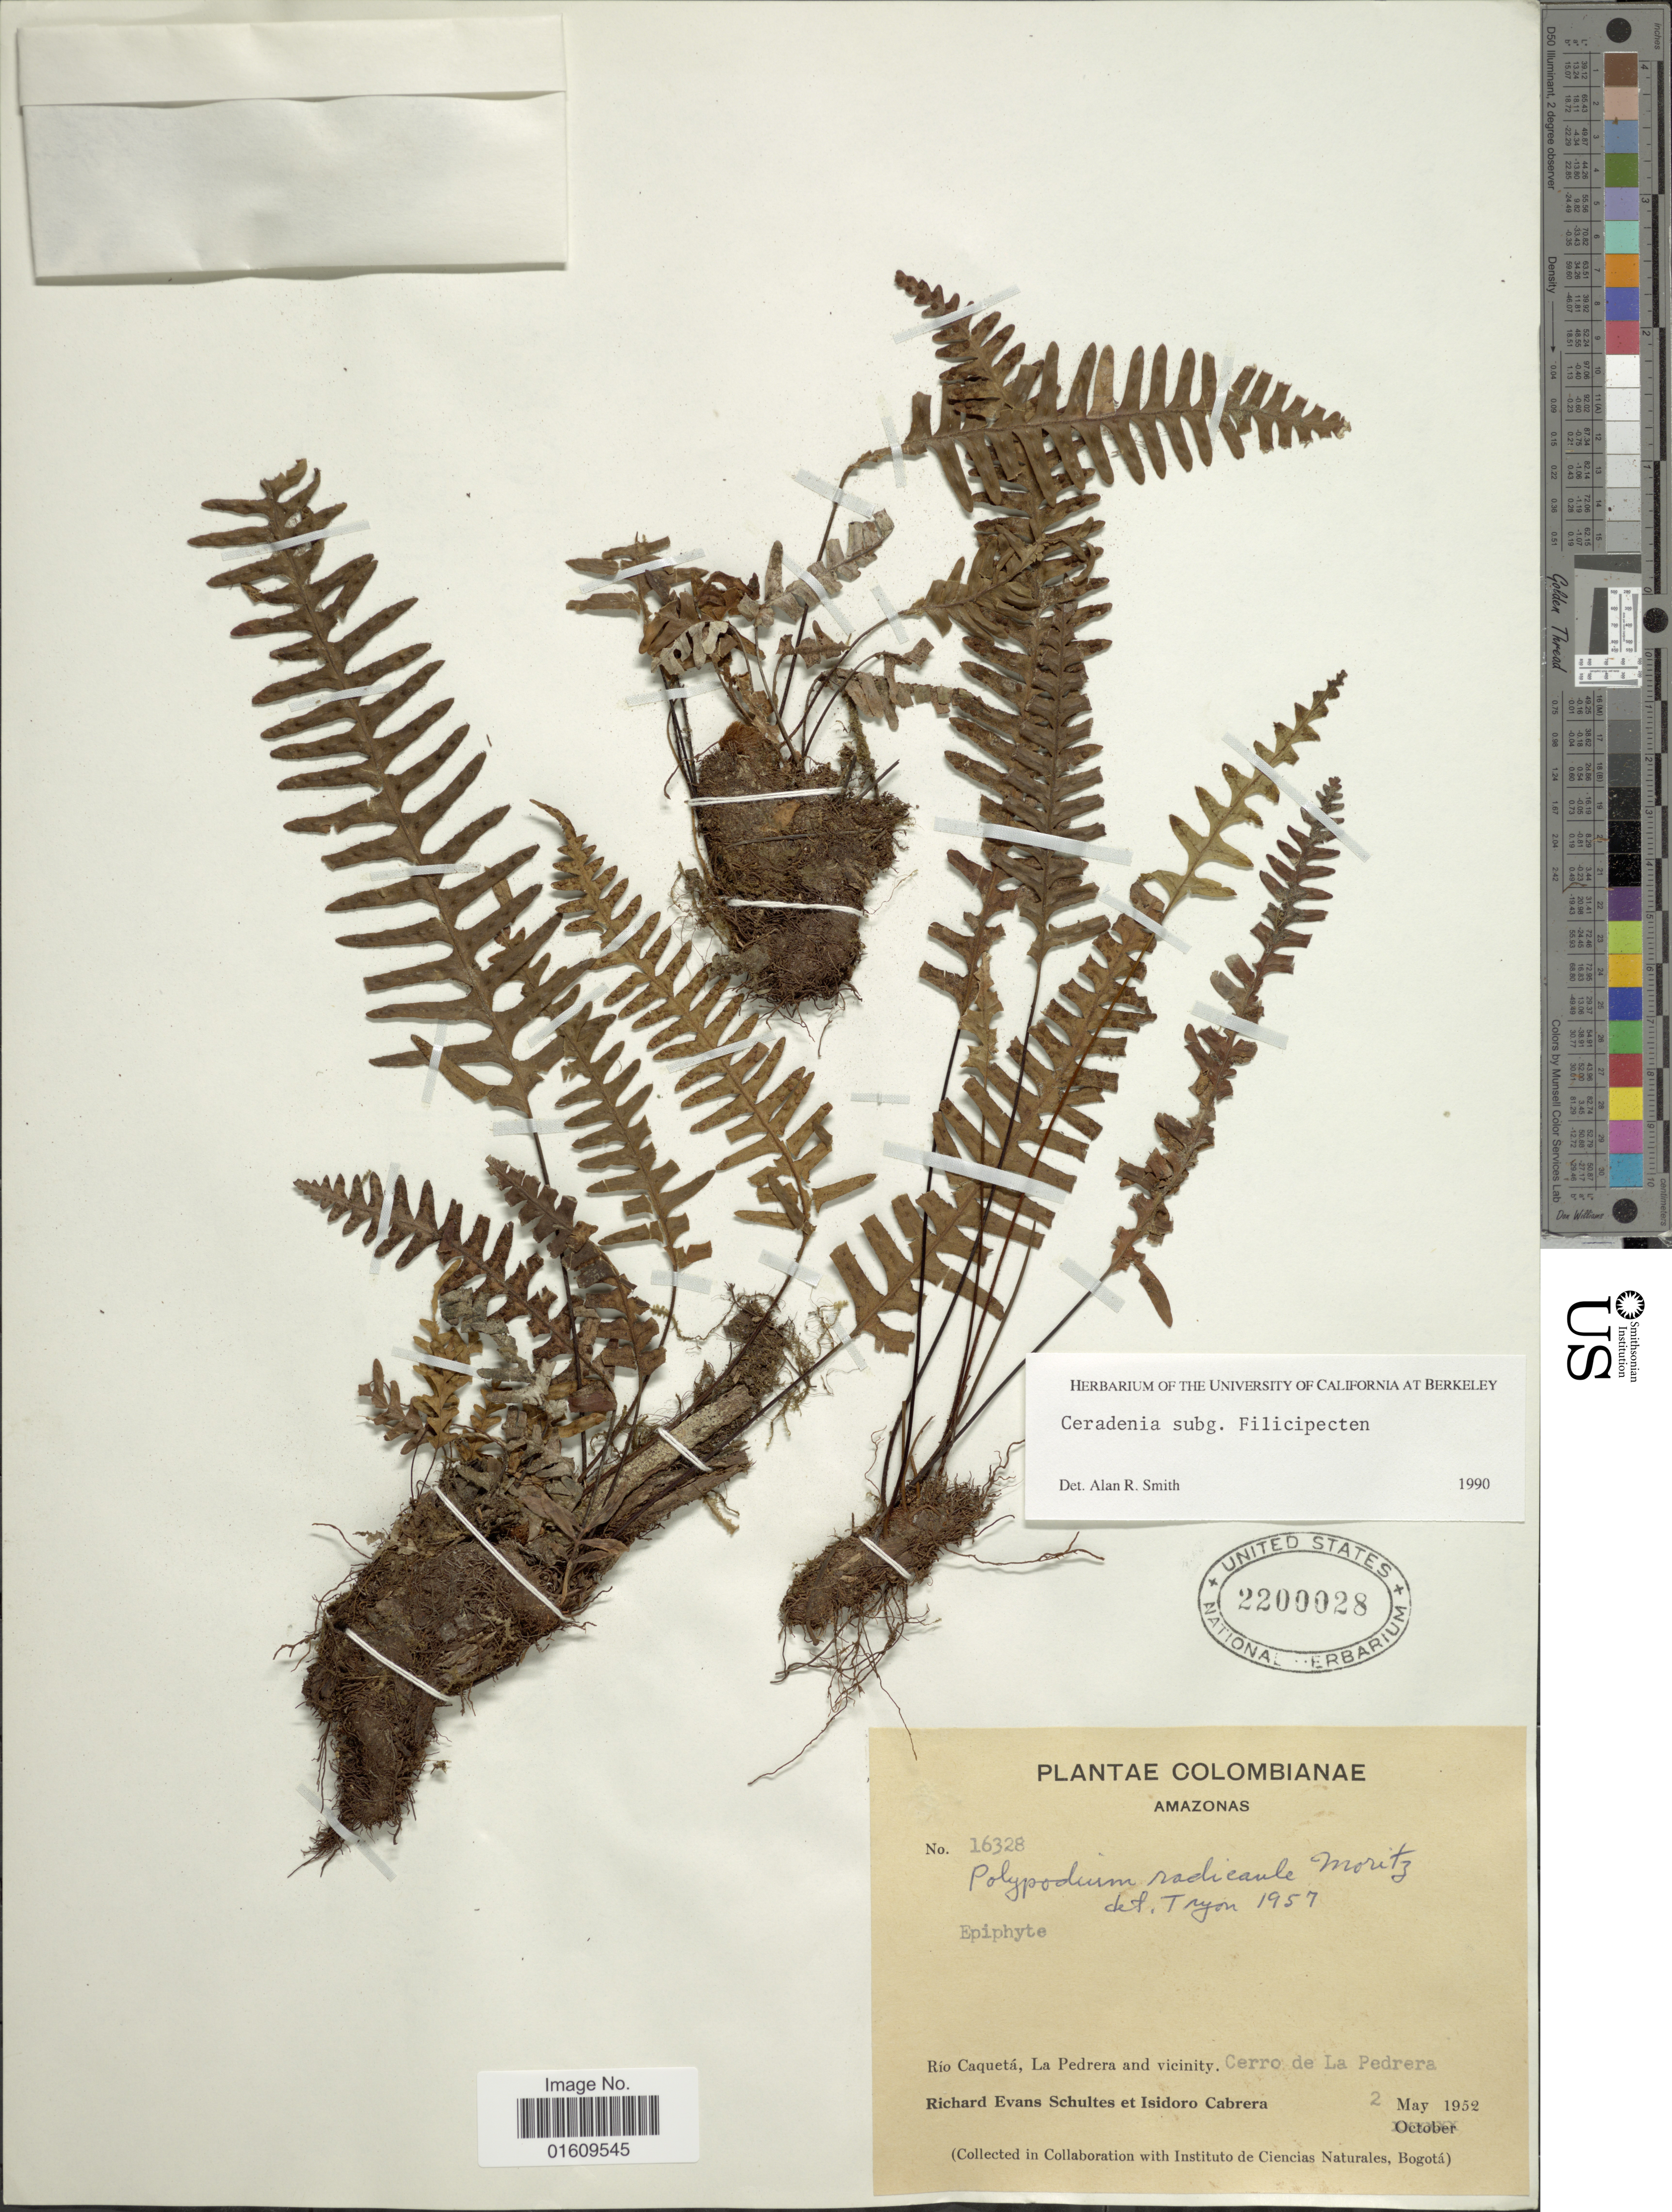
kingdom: Plantae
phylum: Tracheophyta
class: Polypodiopsida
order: Polypodiales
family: Polypodiaceae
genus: Ceradenia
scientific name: Ceradenia sp.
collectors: R. E. Schultes & I. Cabera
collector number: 16328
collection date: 1952-05-02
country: Colombia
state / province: Amazônas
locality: Rio Caqueta, la Pedrea annd vicinity, Cerro de La Pedrera.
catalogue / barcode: US 2200028